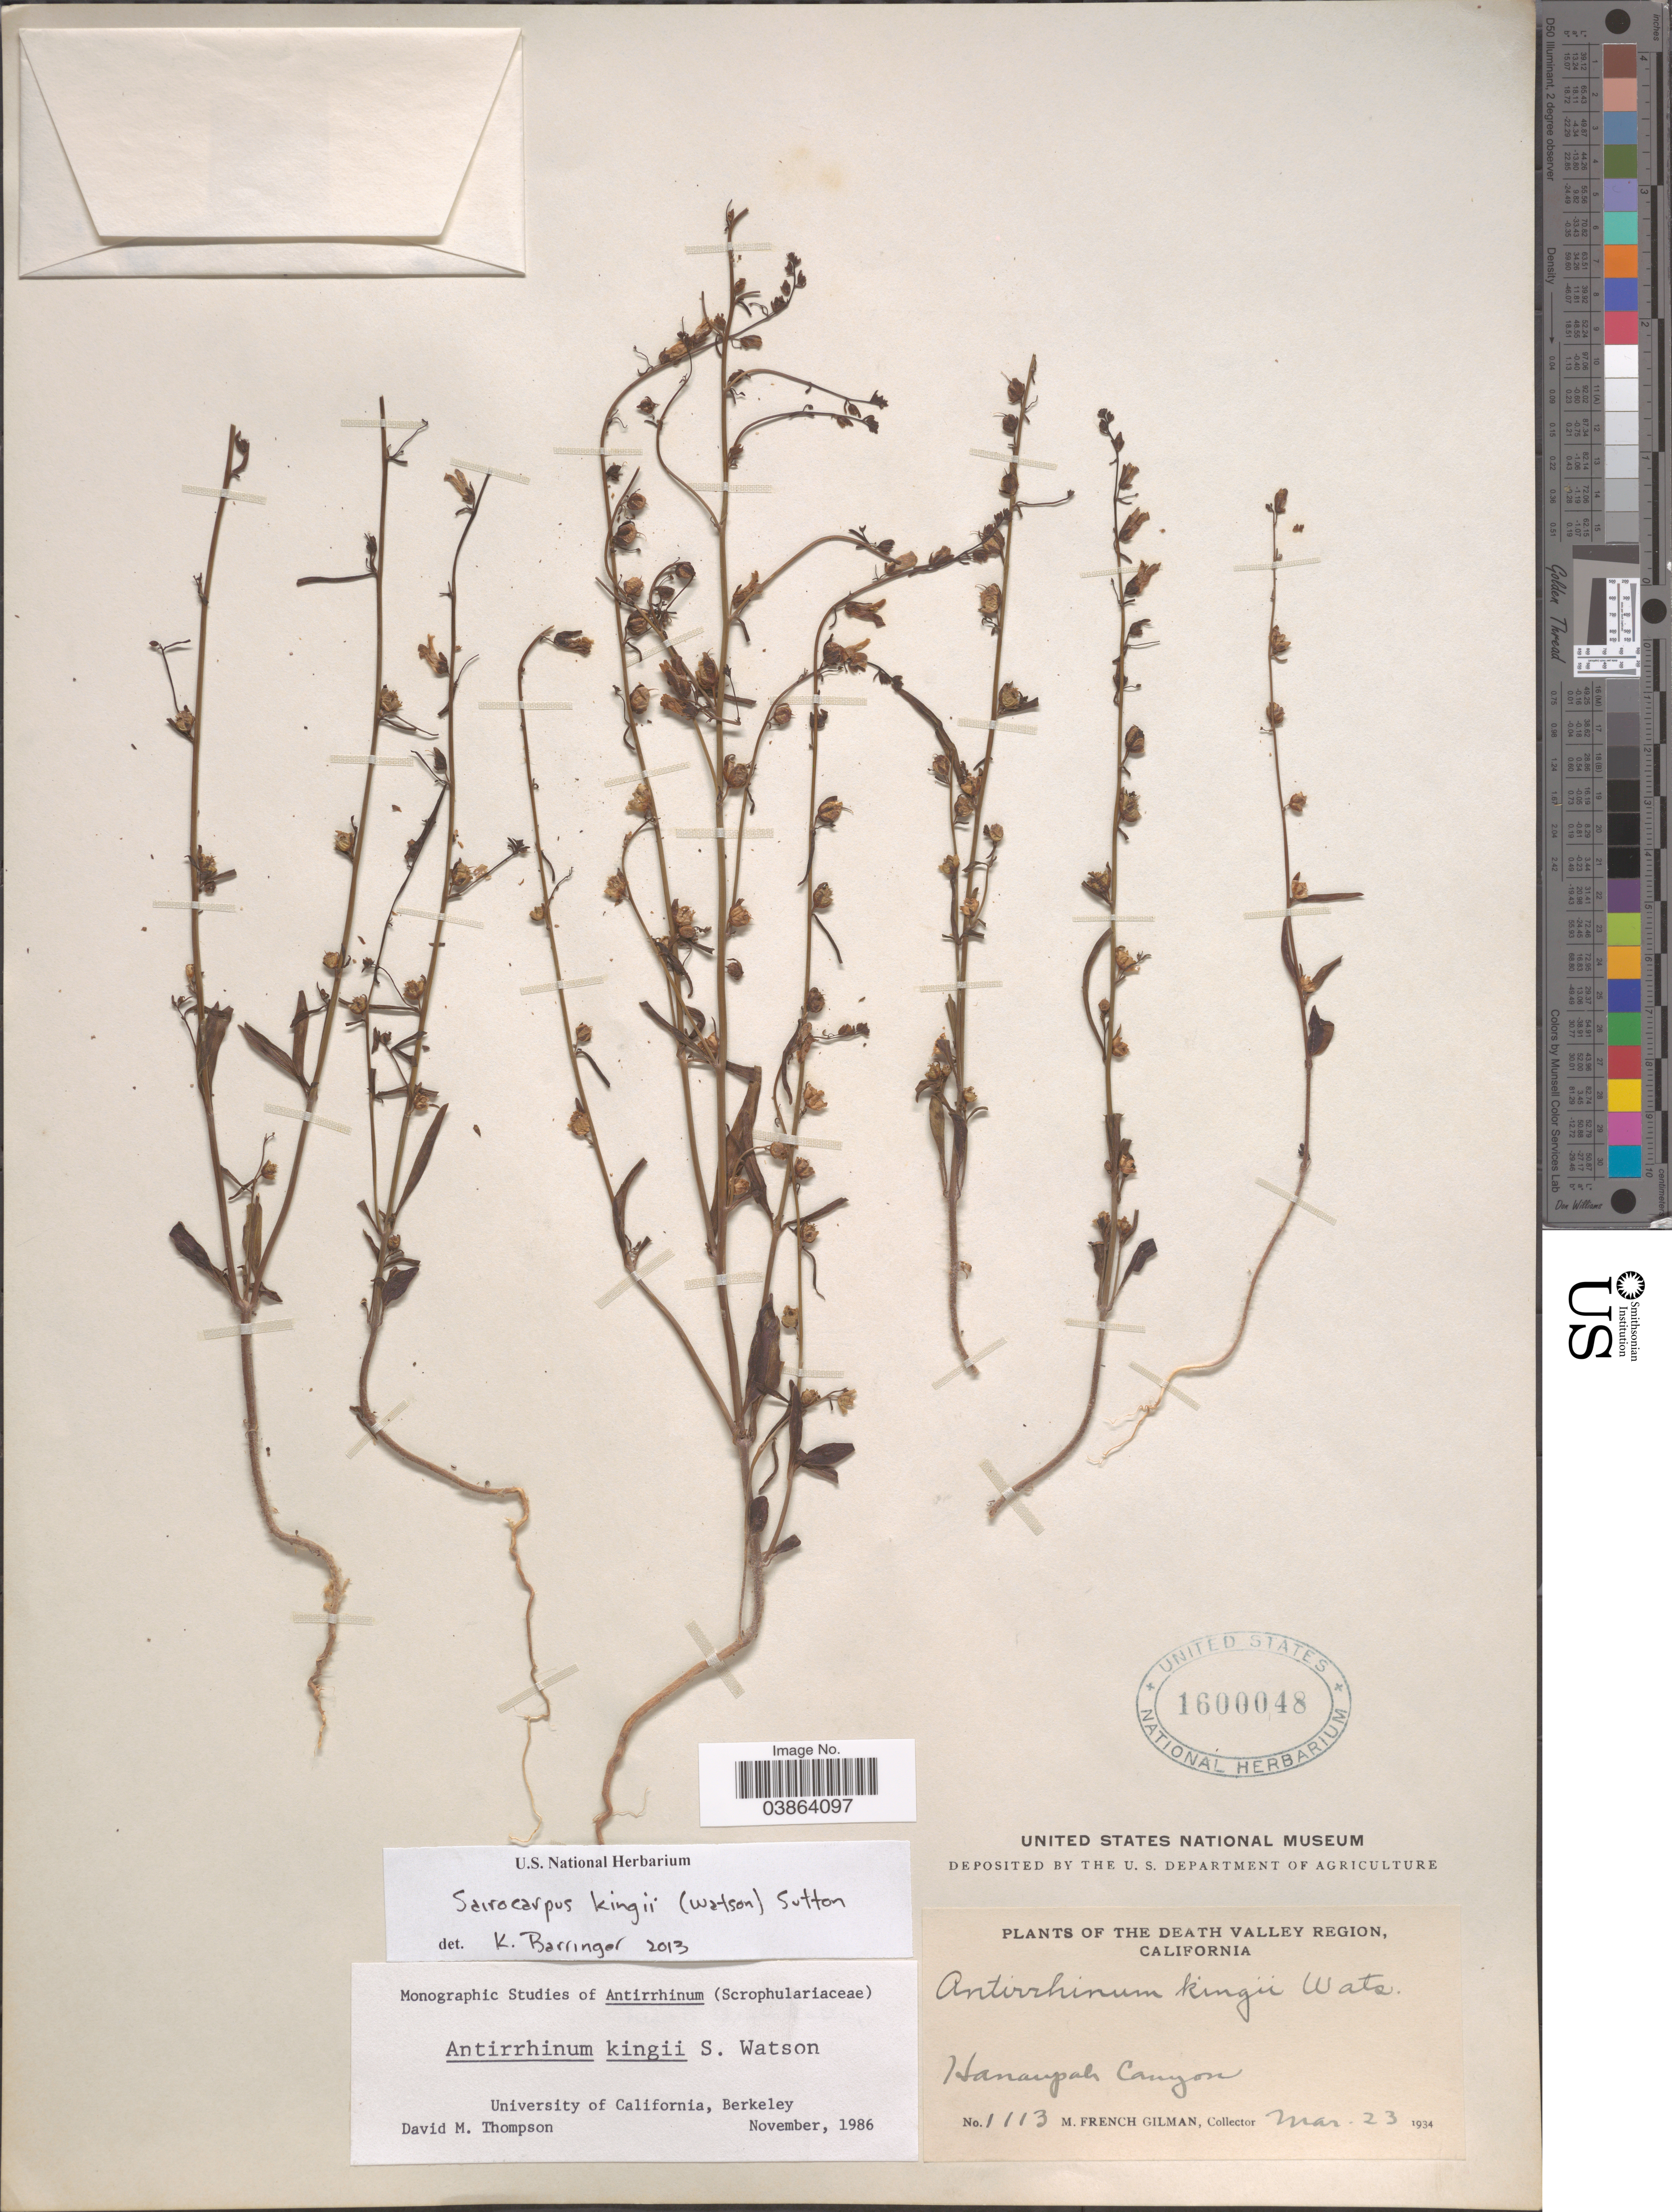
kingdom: Plantae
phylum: Tracheophyta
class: Magnoliopsida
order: Lamiales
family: Plantaginaceae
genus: Sairocarpus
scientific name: Sairocarpus kingii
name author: (S. Watson) D.A. Sutton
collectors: M. F. Gilman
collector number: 1113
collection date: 1934-03-23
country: United States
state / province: California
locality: The Death Valley Region. Hanaupah Canyon.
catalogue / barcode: US 1600048